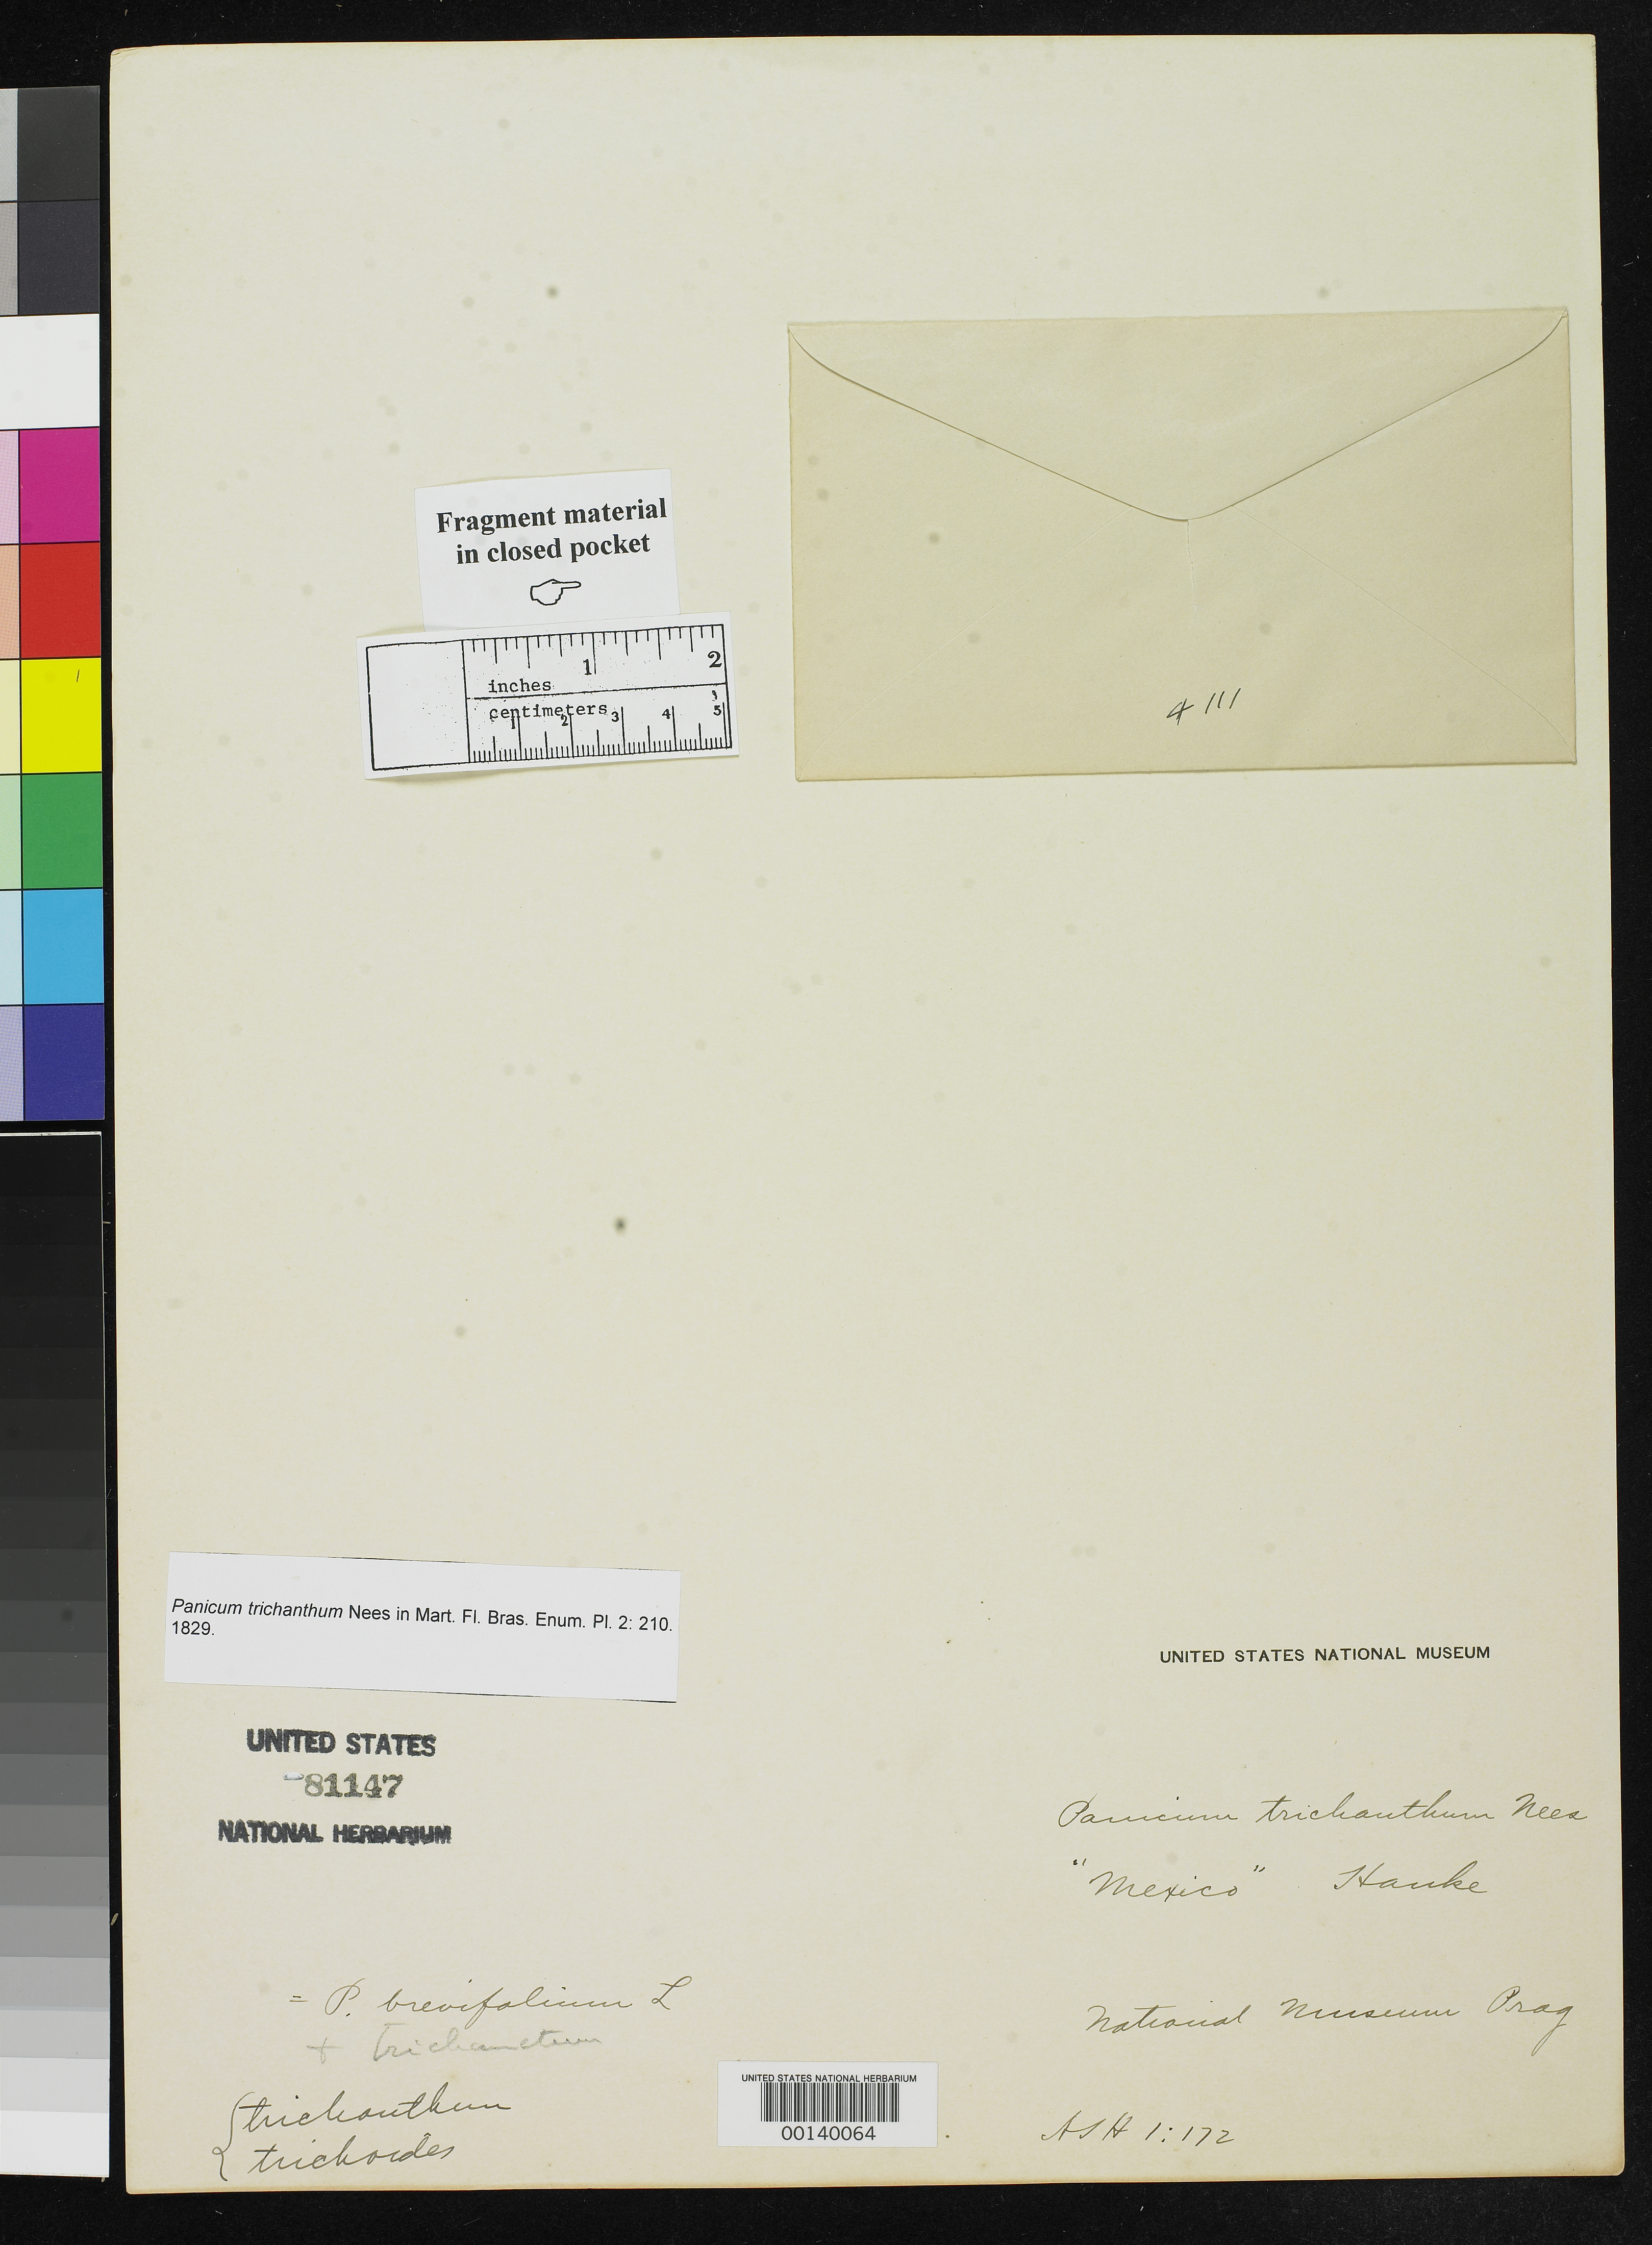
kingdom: Plantae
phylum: Tracheophyta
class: Liliopsida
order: Poales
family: Poaceae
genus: Panicum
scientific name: Panicum trichanthum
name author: Nees in Mart.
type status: Type Fragment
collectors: T. P. X. Haenke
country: Mexico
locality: E of Monserrat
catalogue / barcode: US 81147